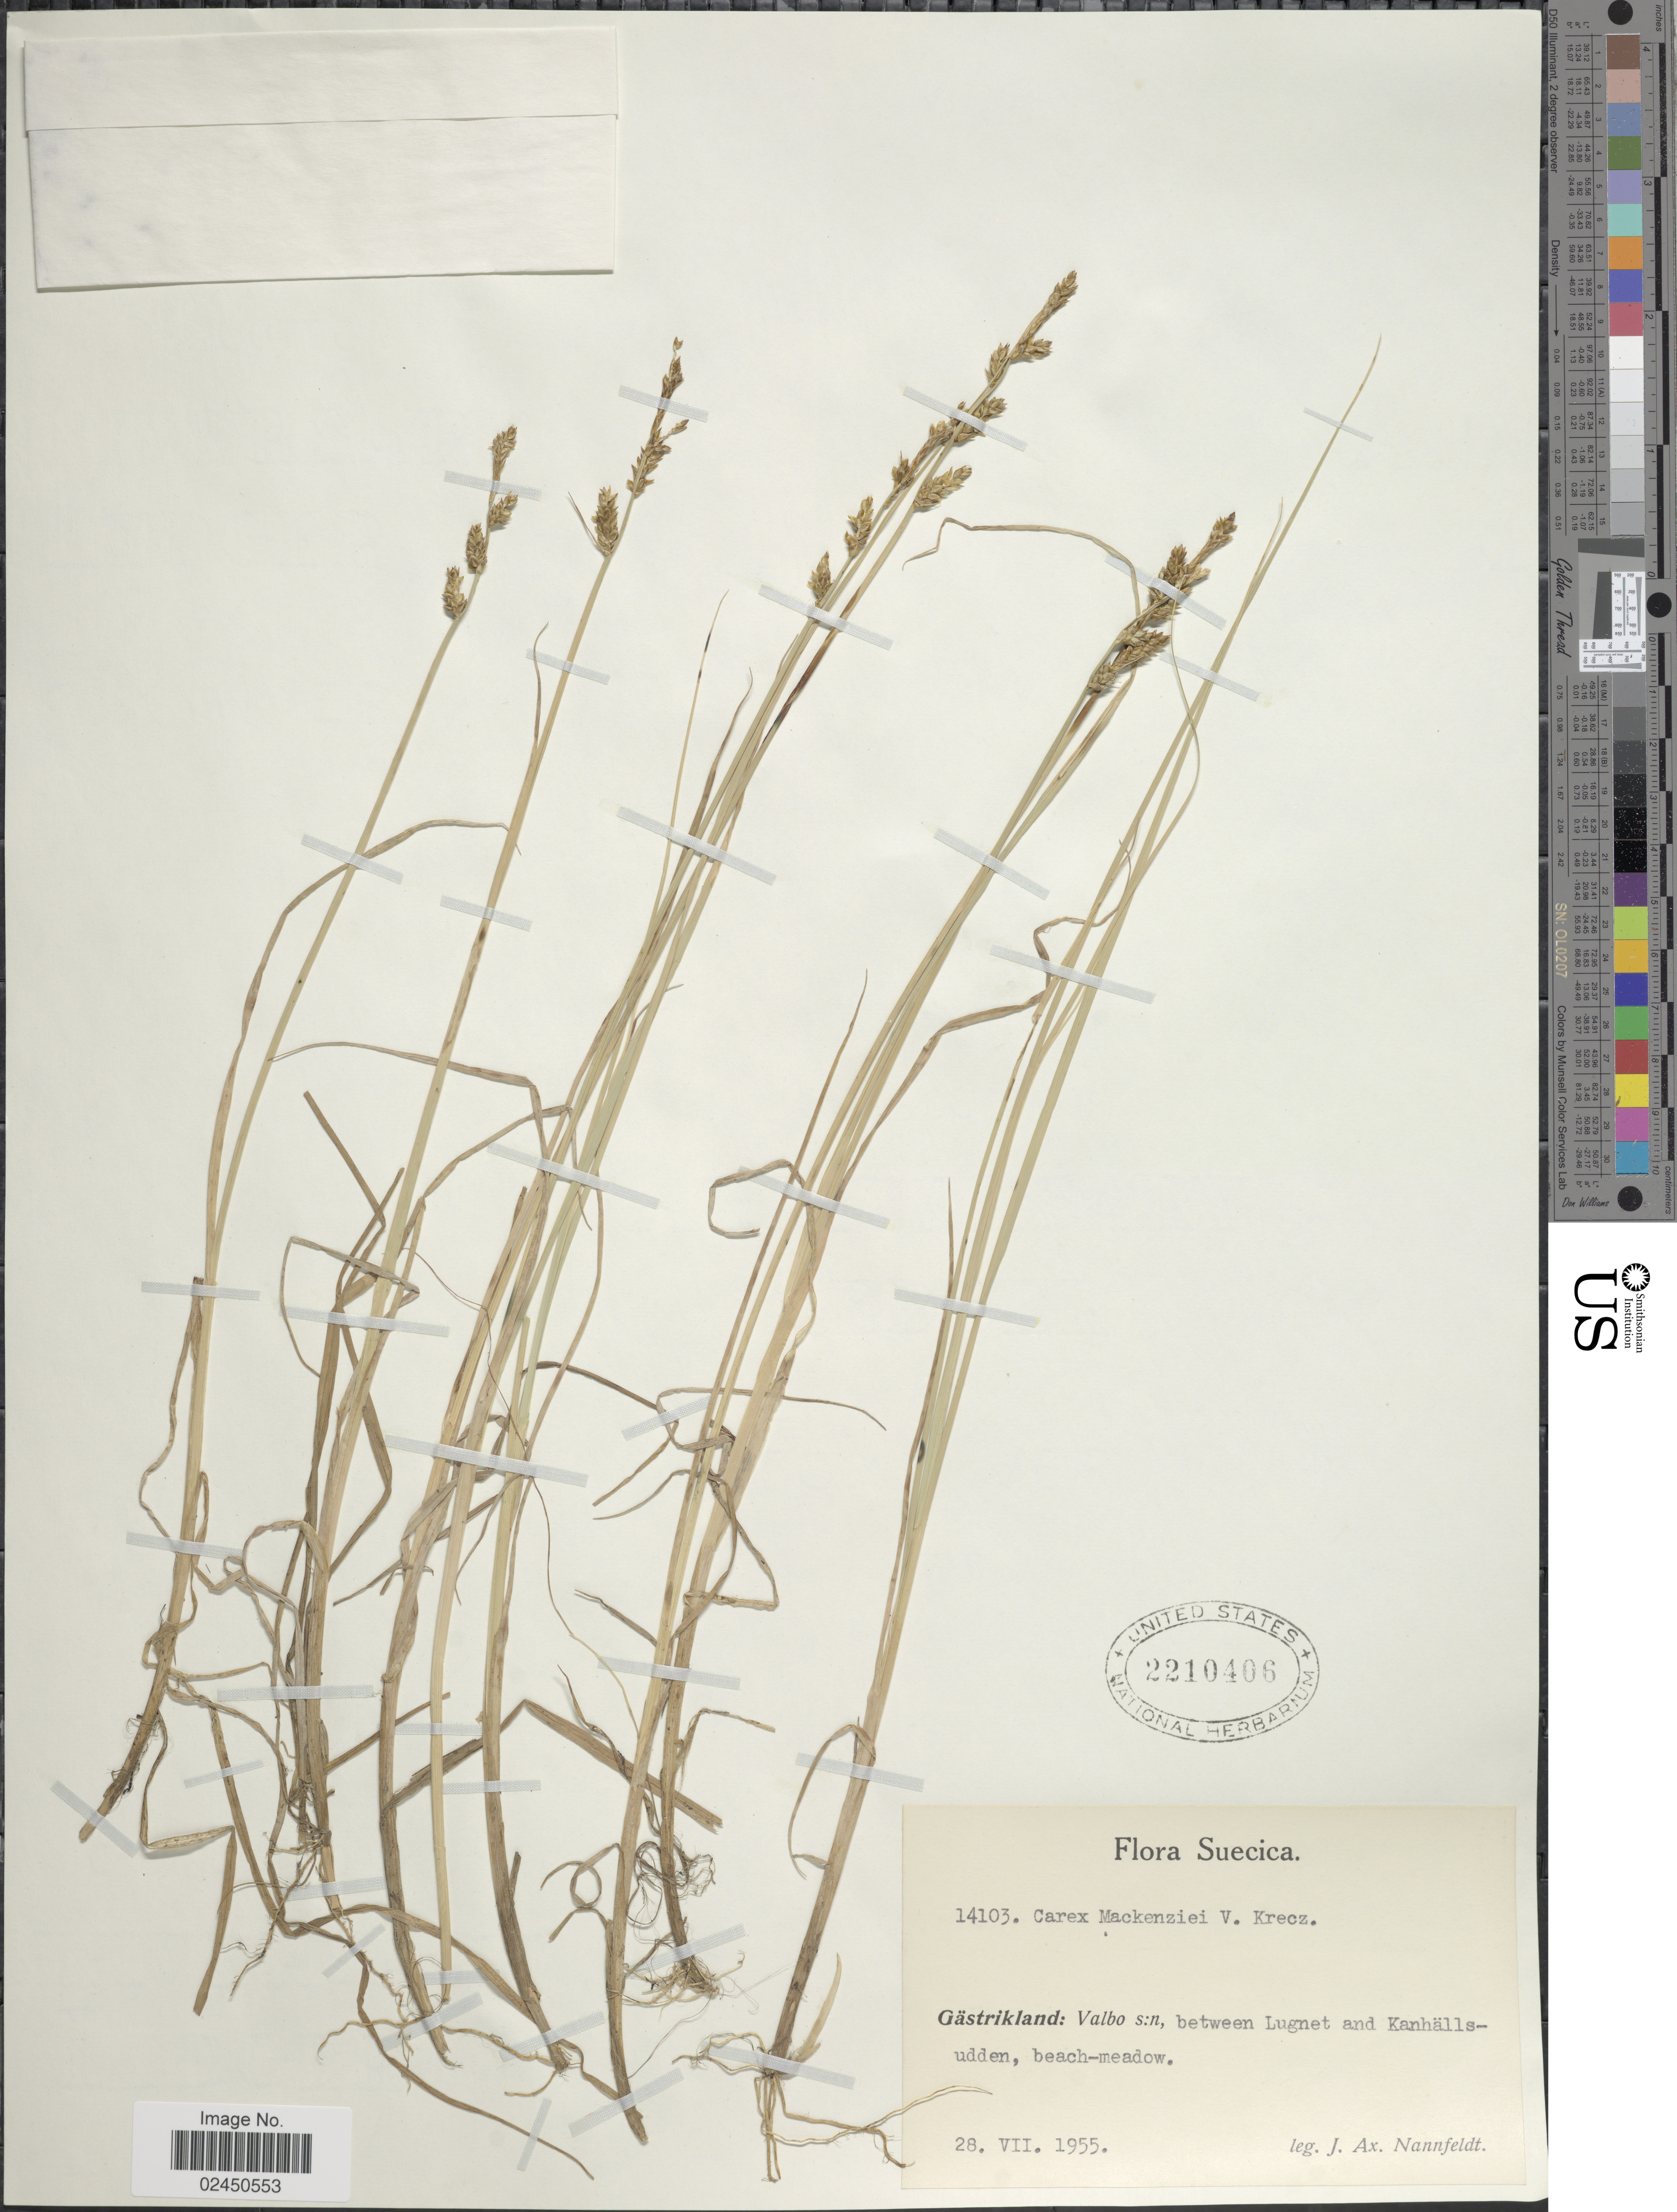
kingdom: Plantae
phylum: Tracheophyta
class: Liliopsida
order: Poales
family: Cyperaceae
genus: Carex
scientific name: Carex mackenziei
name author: V.I. Krecz.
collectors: J. Nannfeldt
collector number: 14103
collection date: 1955-07-28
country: Sweden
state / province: Gavleborg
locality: Suecica. Gastrikland: Valbo s:n, between Lugnet and Kanhallsudden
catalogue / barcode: US 2210406